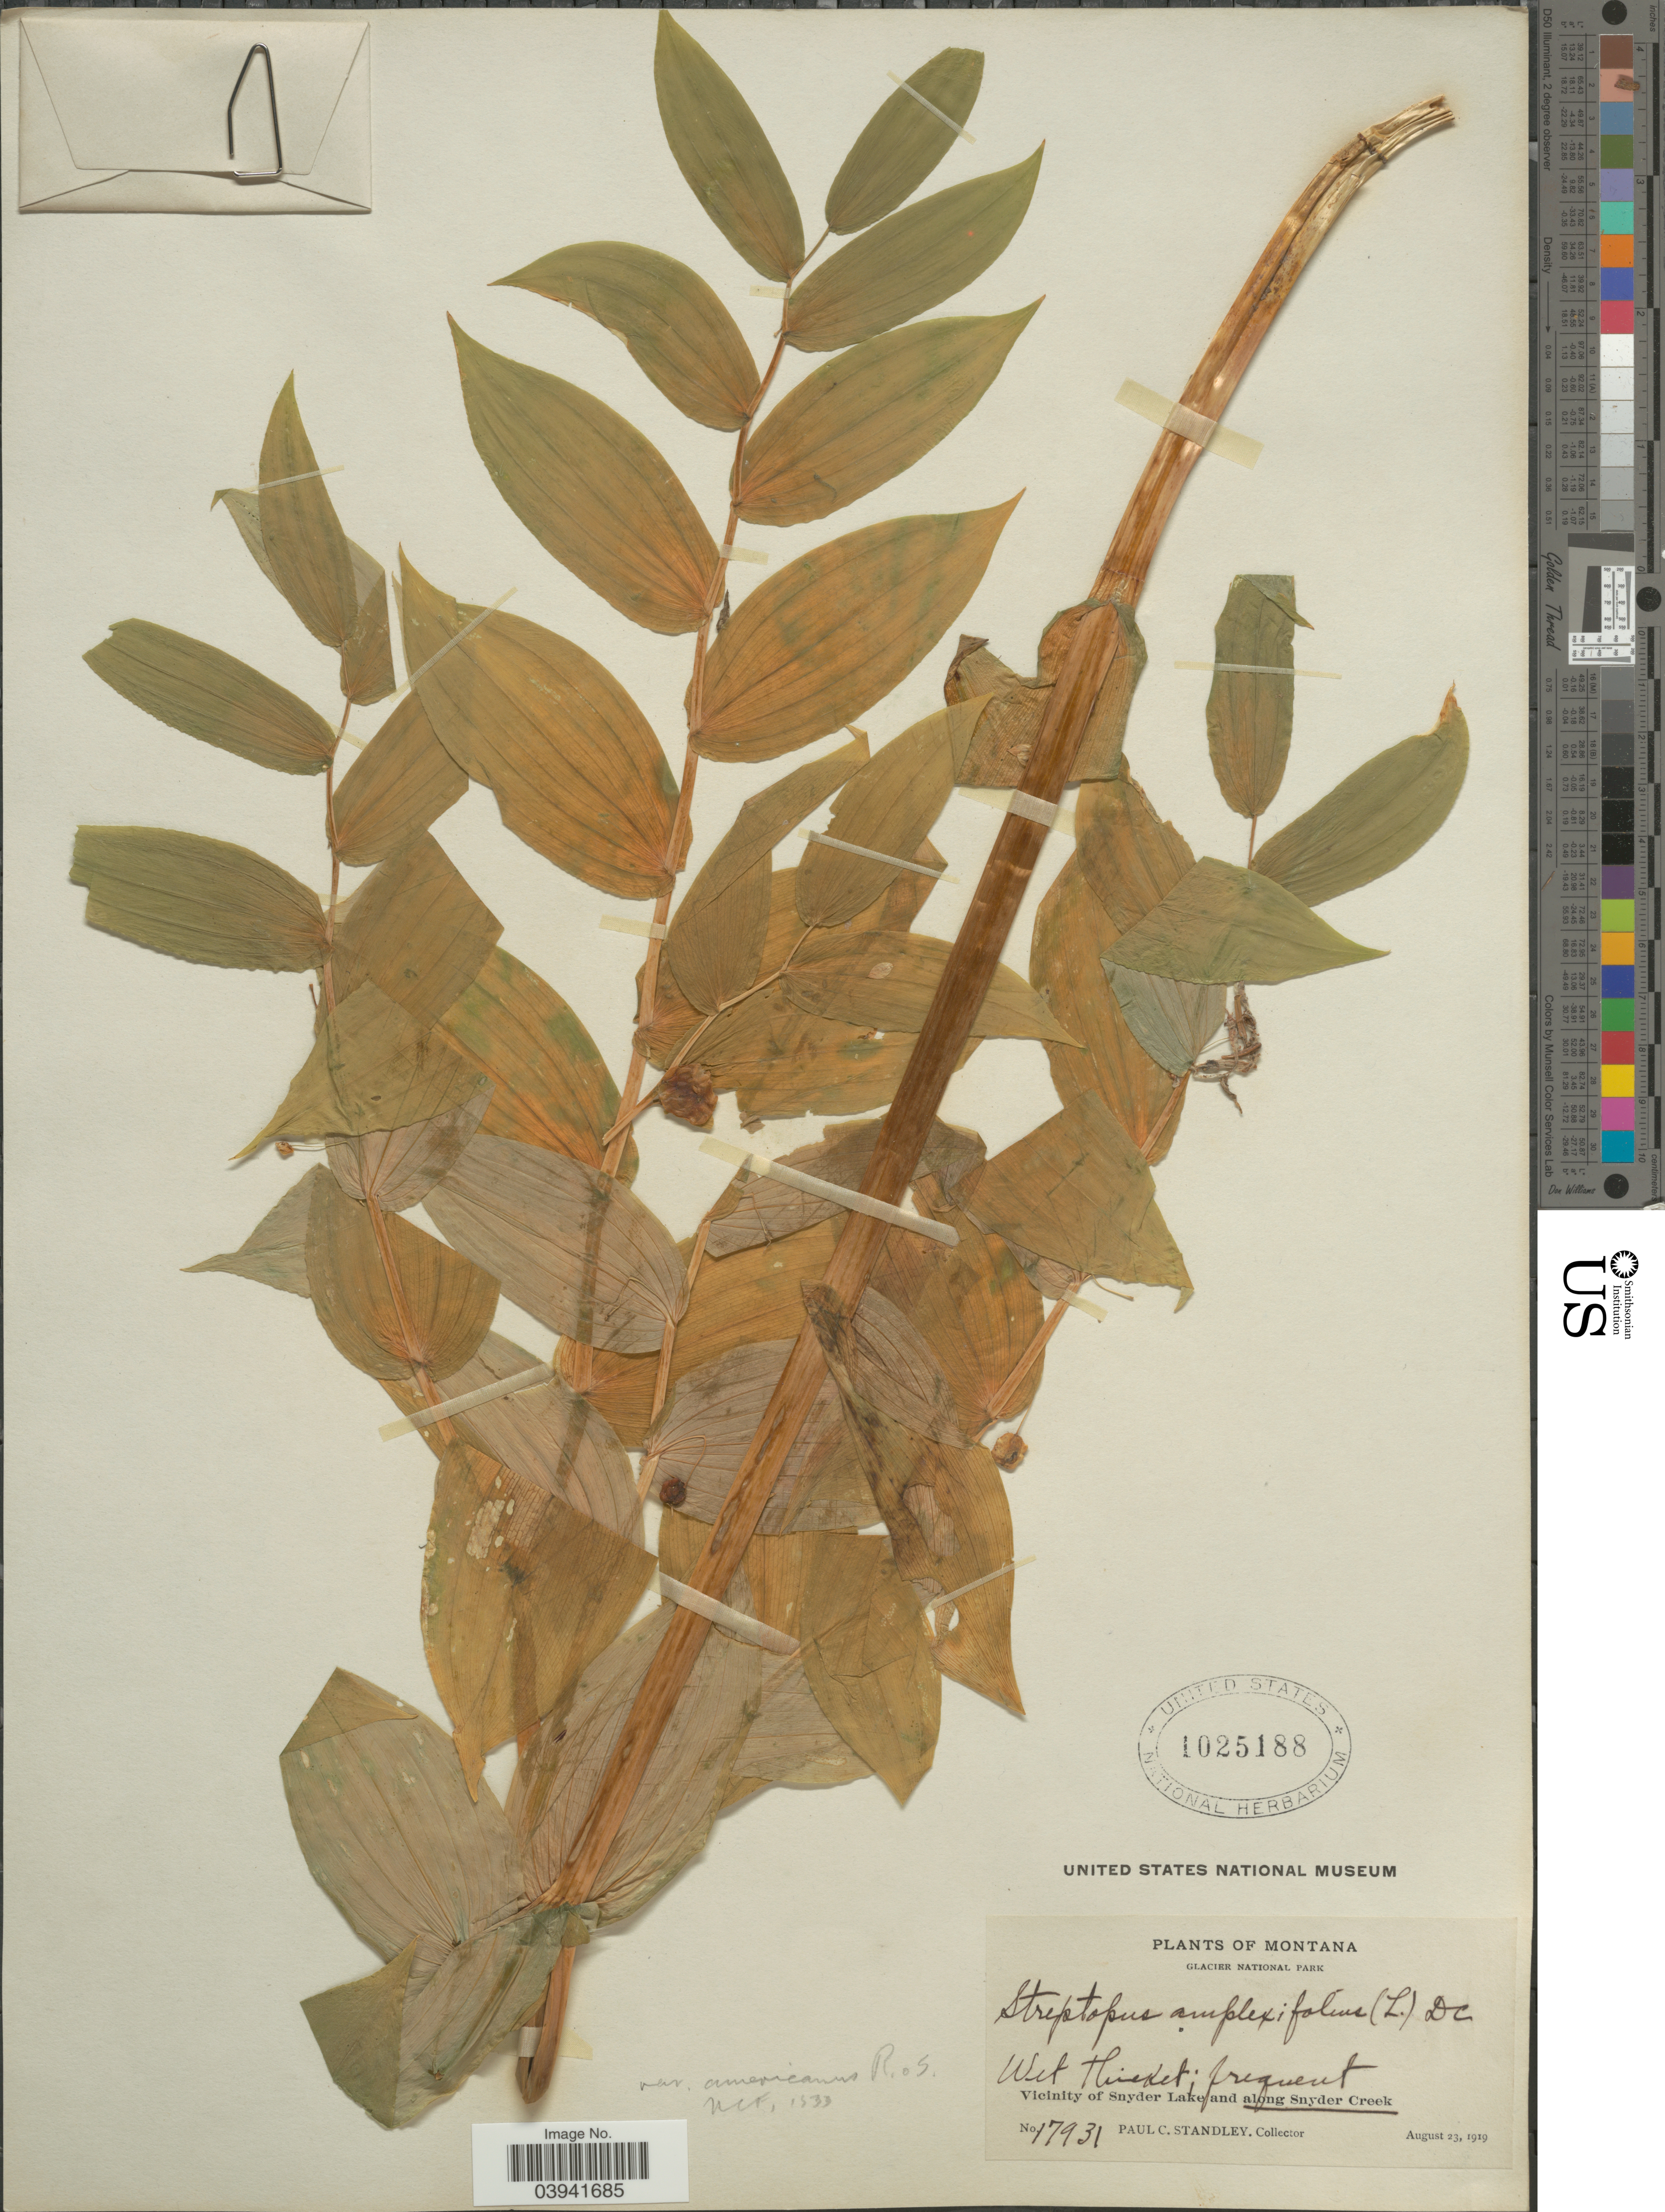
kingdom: Plantae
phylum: Tracheophyta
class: Liliopsida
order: Liliales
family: Liliaceae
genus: Streptopus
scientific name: Streptopus amplexifolius var. americanus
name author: Schult. & Schult. f.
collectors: P. C. Standley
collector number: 17931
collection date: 1919-08-23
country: United States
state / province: Montana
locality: Glacier National Park. Vicinity of Snyder Lake and along Snyder Creek.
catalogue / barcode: US 1025188